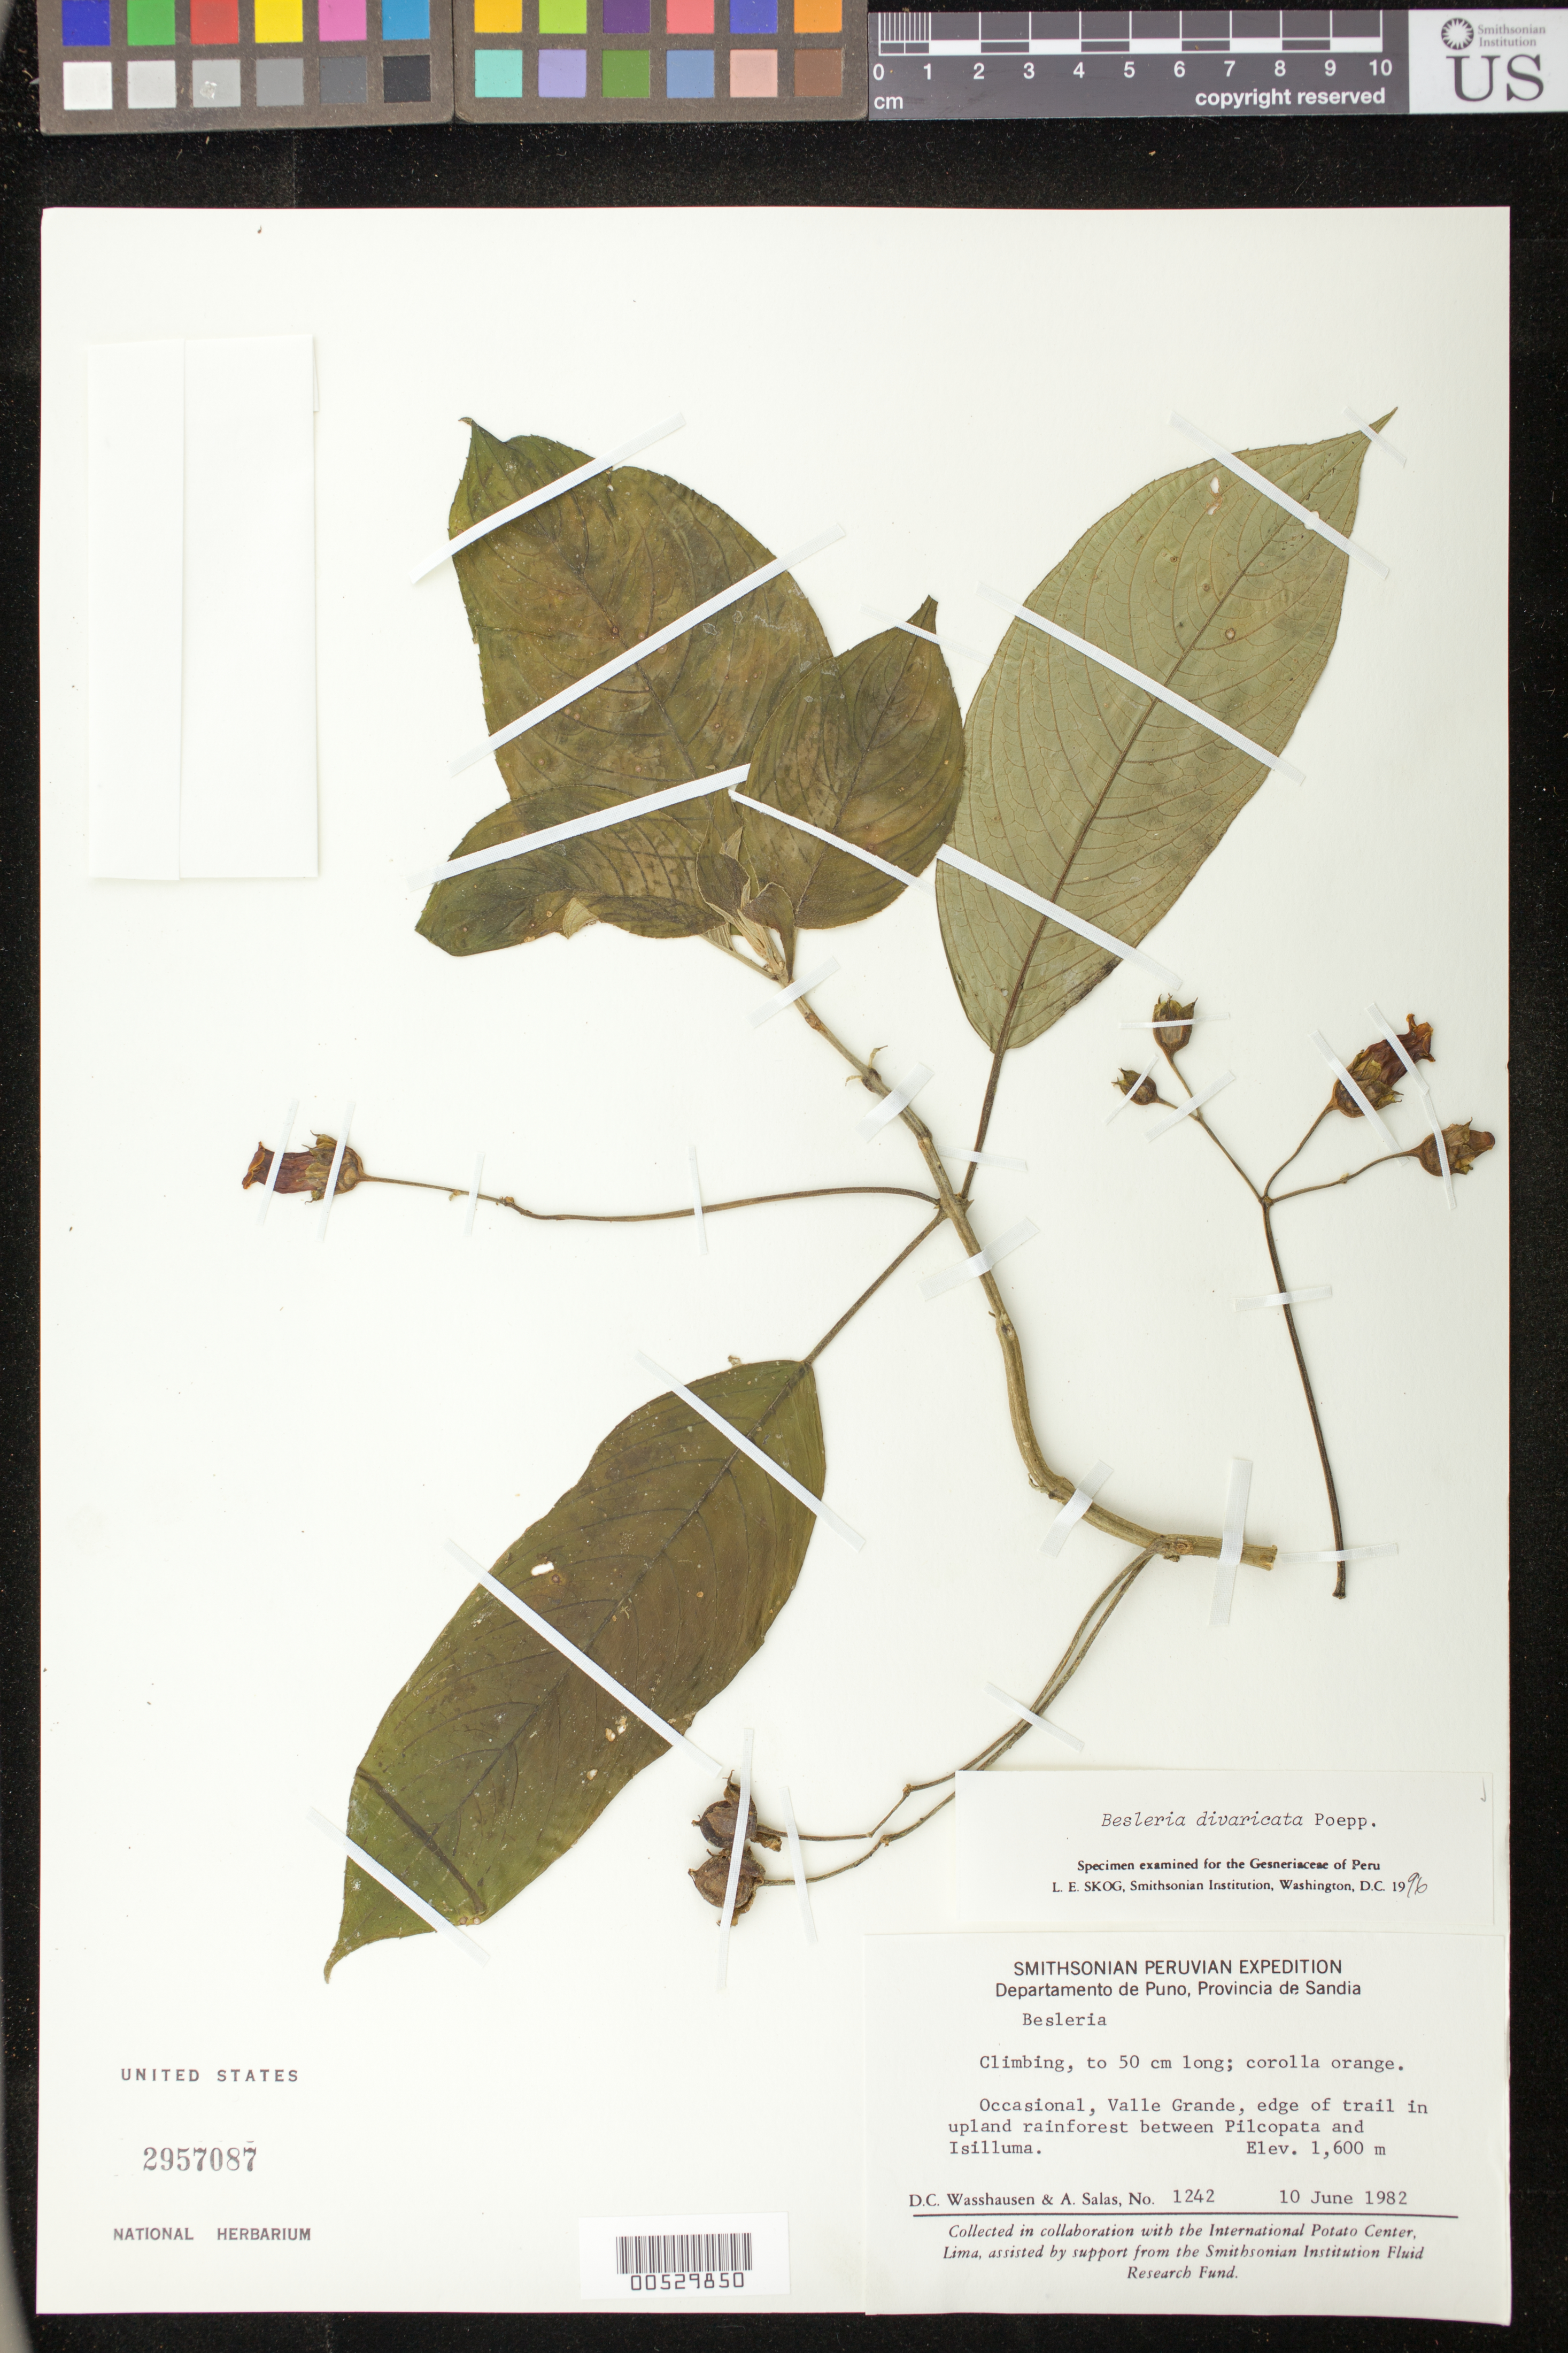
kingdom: Plantae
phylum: Tracheophyta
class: Magnoliopsida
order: Lamiales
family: Gesneriaceae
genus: Besleria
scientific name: Besleria divaricata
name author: Poepp.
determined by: Skog, Laurence E.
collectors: D. C. Wasshausen & A. Salas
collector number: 1242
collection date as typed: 10 Jun 1982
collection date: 1982-06-10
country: Peru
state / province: Puno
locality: Prov. Sandia, Valle Grande between Pilcopata and Isilluma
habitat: Edge of trail in upland rainforest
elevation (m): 1600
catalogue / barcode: US 2957087